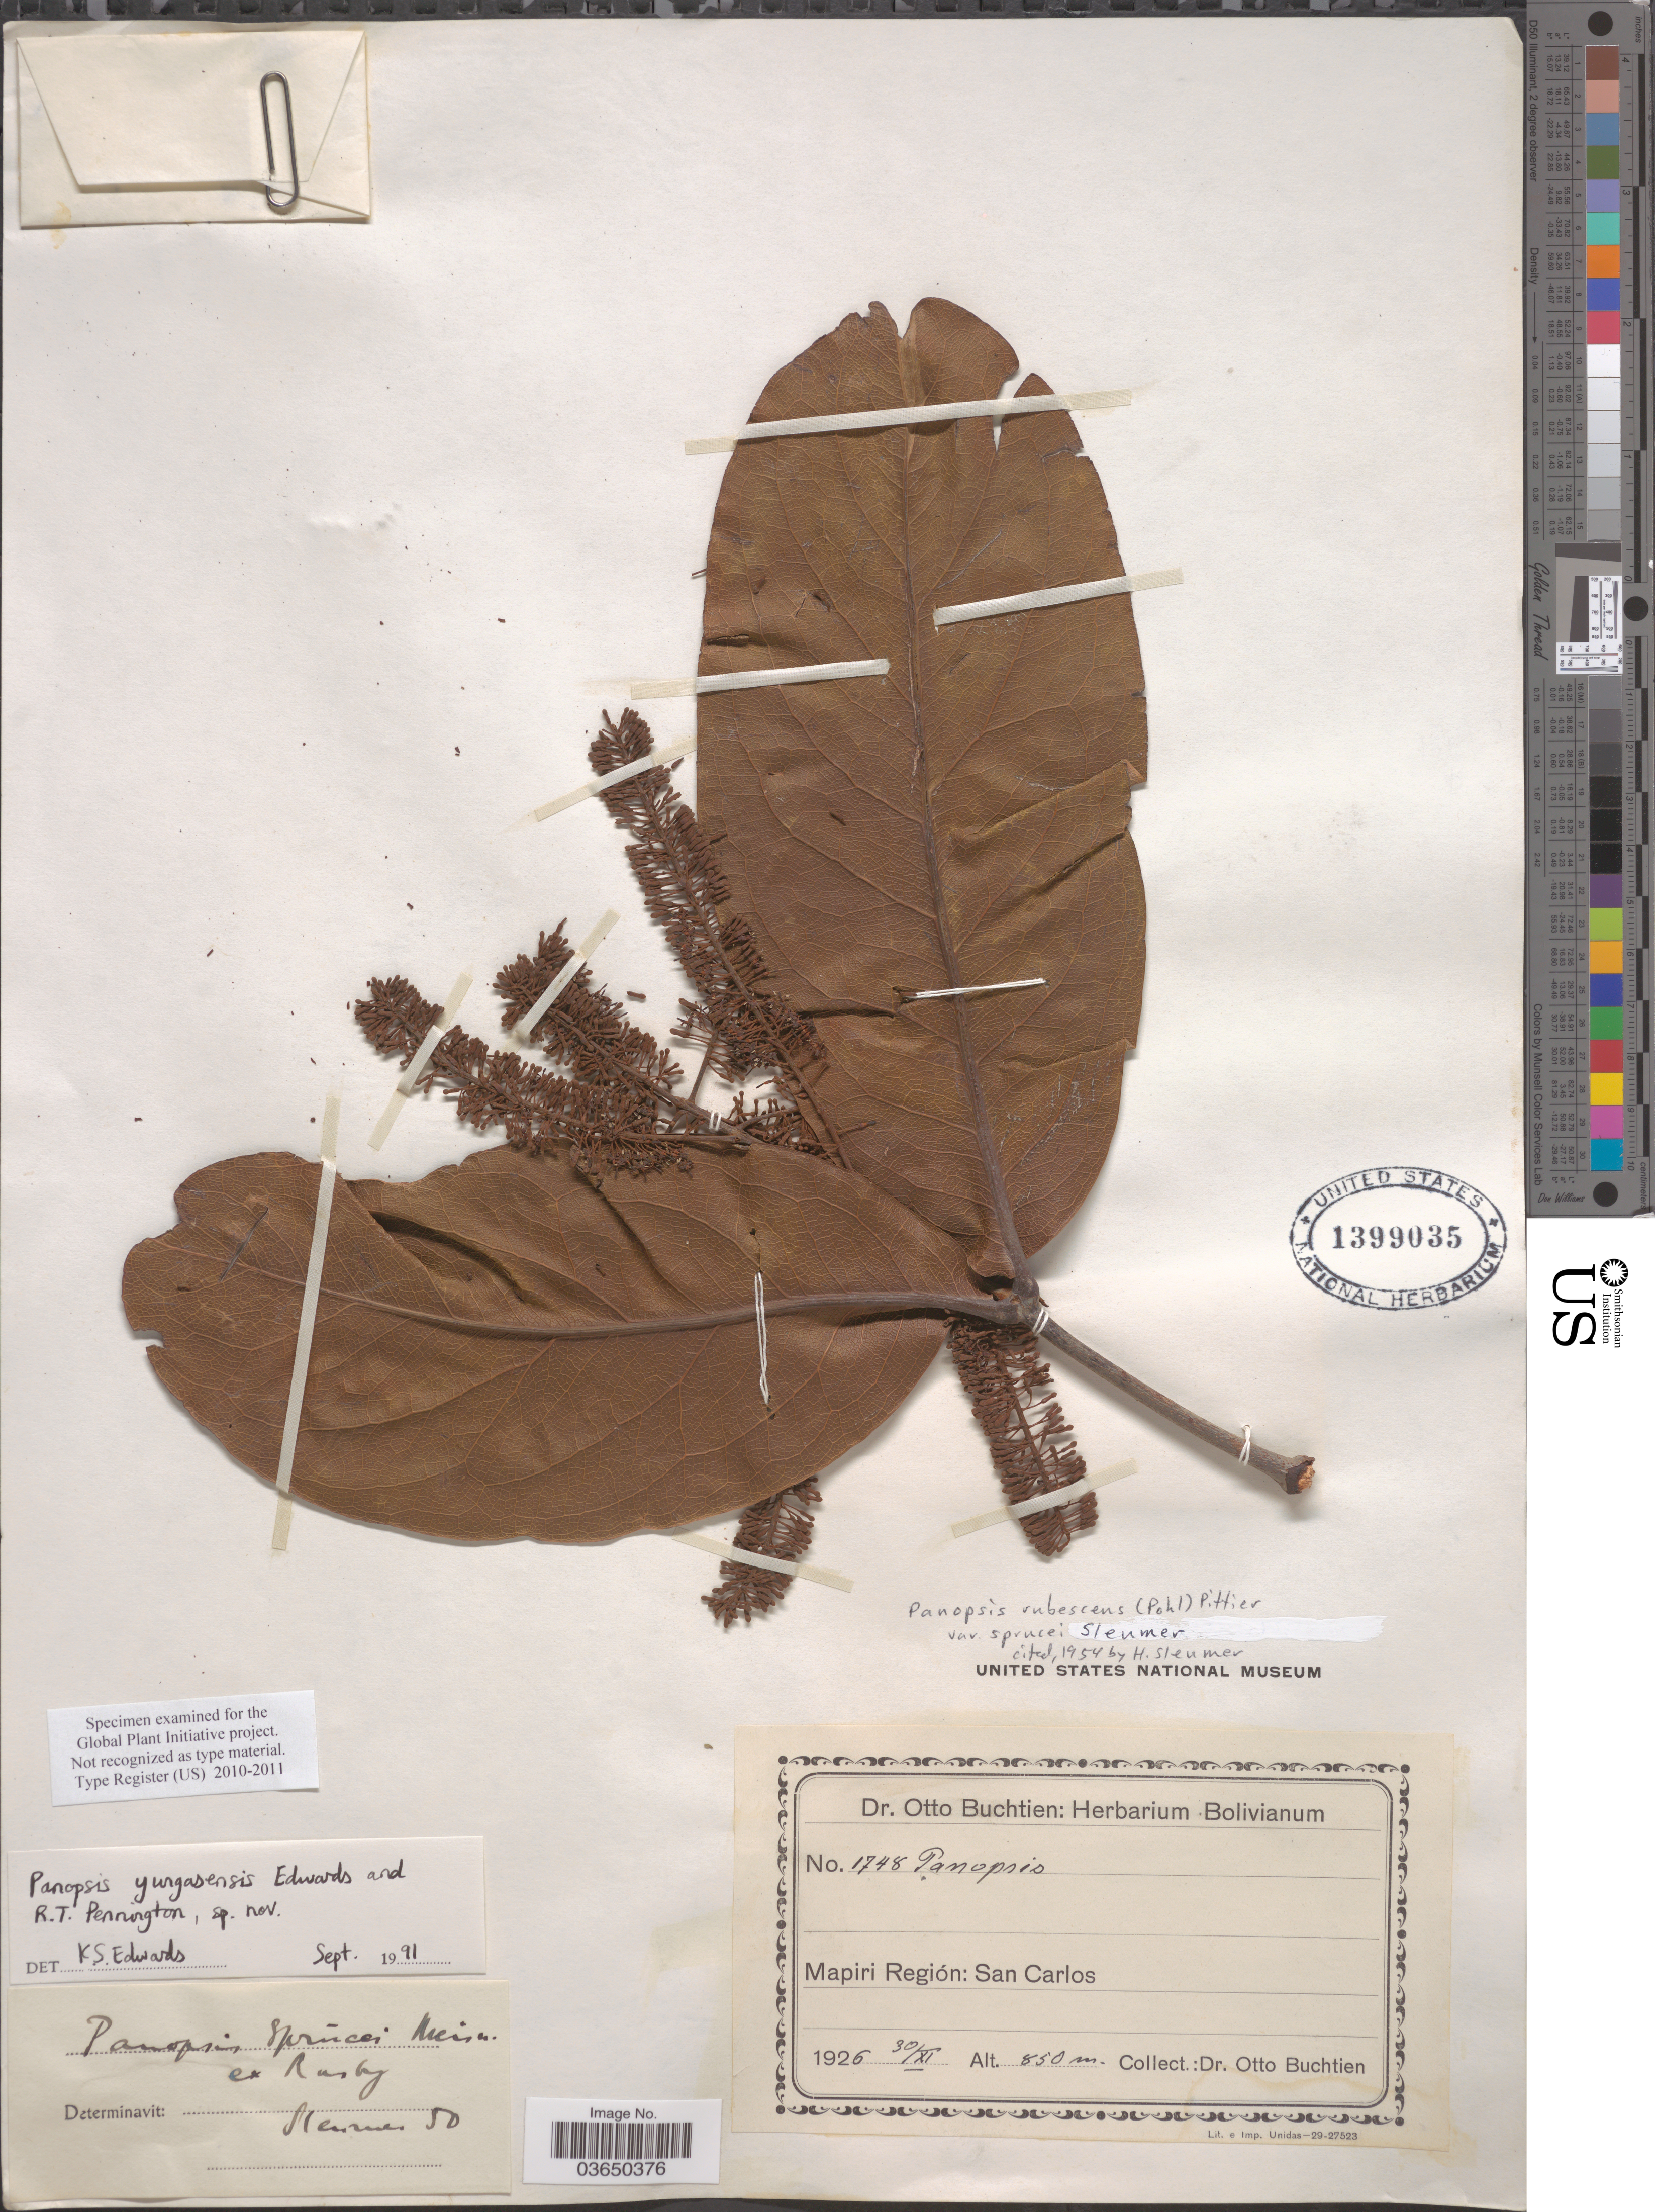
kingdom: Plantae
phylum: Tracheophyta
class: Magnoliopsida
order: Proteales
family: Proteaceae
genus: Panopsis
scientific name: Panopsis yungasensis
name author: K.S. Edwards & R.T. Penn.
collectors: O. Buchtien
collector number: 1748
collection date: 1926-11-30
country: Bolivia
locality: Mapiri Región: San Carlos.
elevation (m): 850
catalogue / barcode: US 1399035